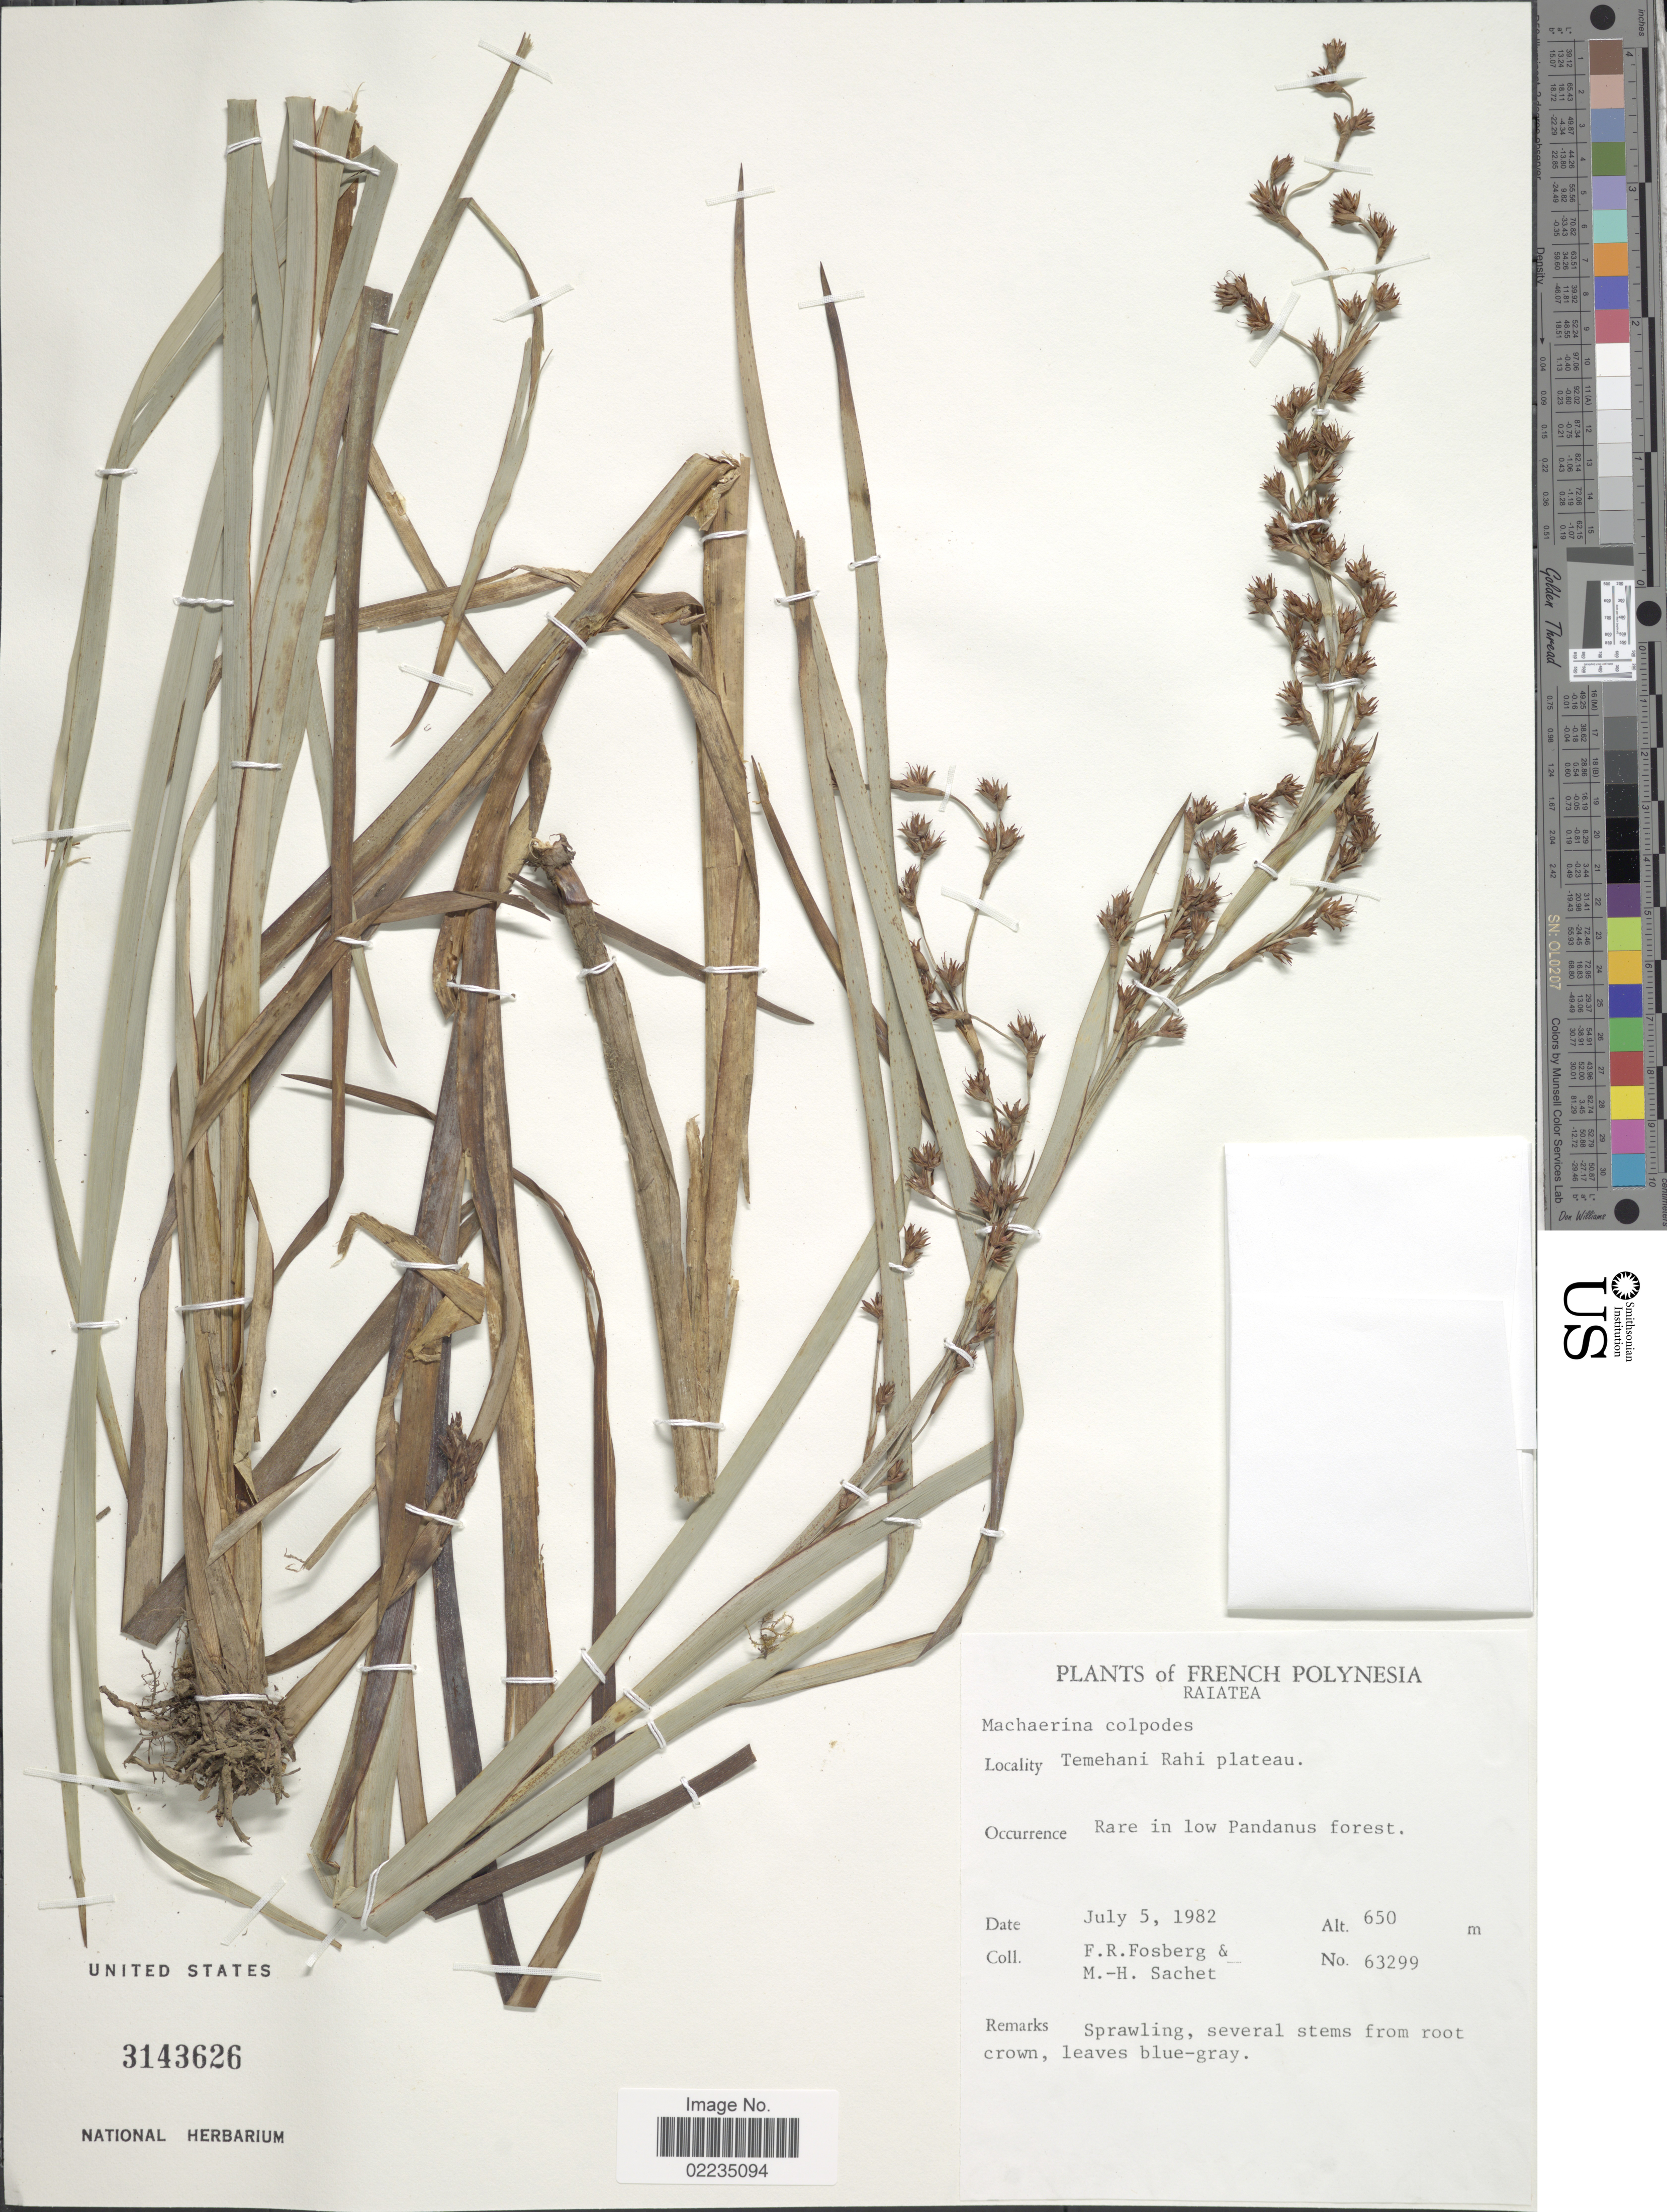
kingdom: Plantae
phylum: Tracheophyta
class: Liliopsida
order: Poales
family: Cyperaceae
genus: Machaerina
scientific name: Machaerina sp.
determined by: Strong, Mark T., (BOT), Smithsonian Institution - National Museum of Natural History (UNITED STATES)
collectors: F. R. Fosberg & M.-H. Sachet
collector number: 63299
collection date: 1982-07-05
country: French Polynesia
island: Raiatea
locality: Raiatea, Temehani Rahi plateau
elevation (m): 650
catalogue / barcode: US 3143626